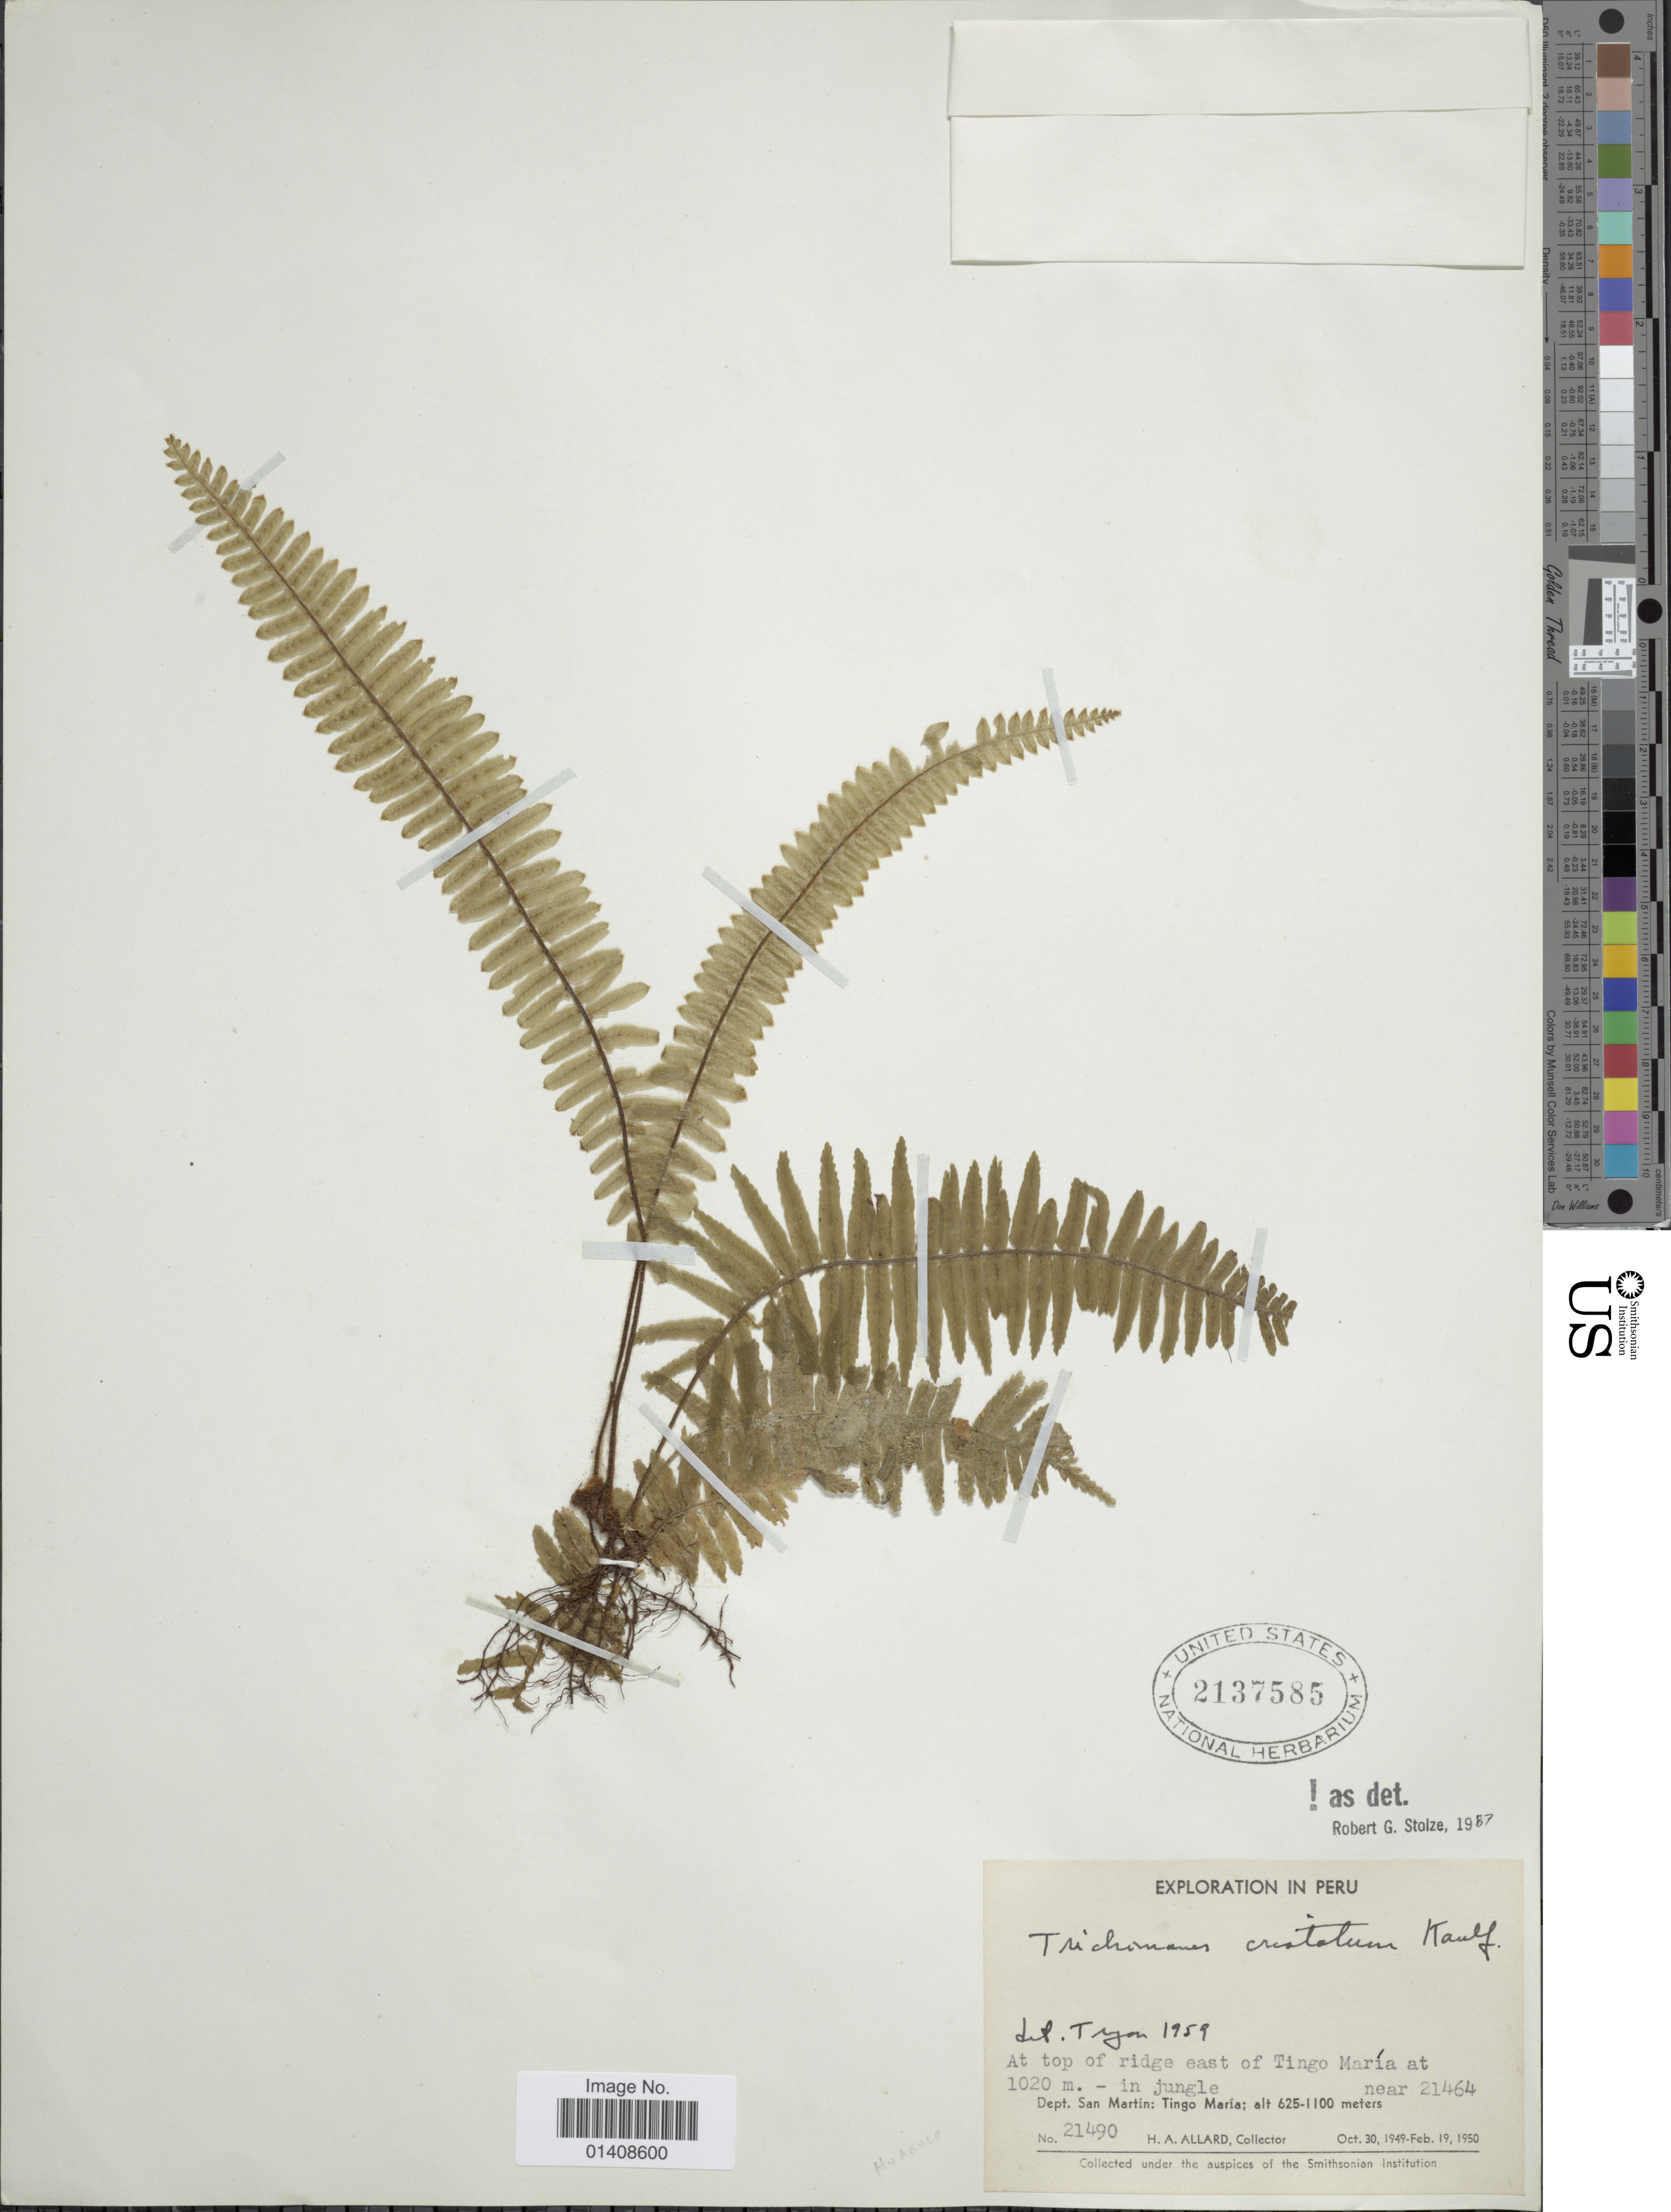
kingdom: Plantae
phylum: Tracheophyta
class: Polypodiopsida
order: Hymenophyllales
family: Hymenophyllaceae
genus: Trichomanes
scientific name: Trichomanes cristatum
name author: Kaulf.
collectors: H. A. Allard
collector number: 21490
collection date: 1949-10-30/1950-02-19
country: Peru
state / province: San Martín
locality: At top of ridge east of Tingo Maria, Tingo Maria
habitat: at top of ridge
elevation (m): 625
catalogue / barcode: US 2137585